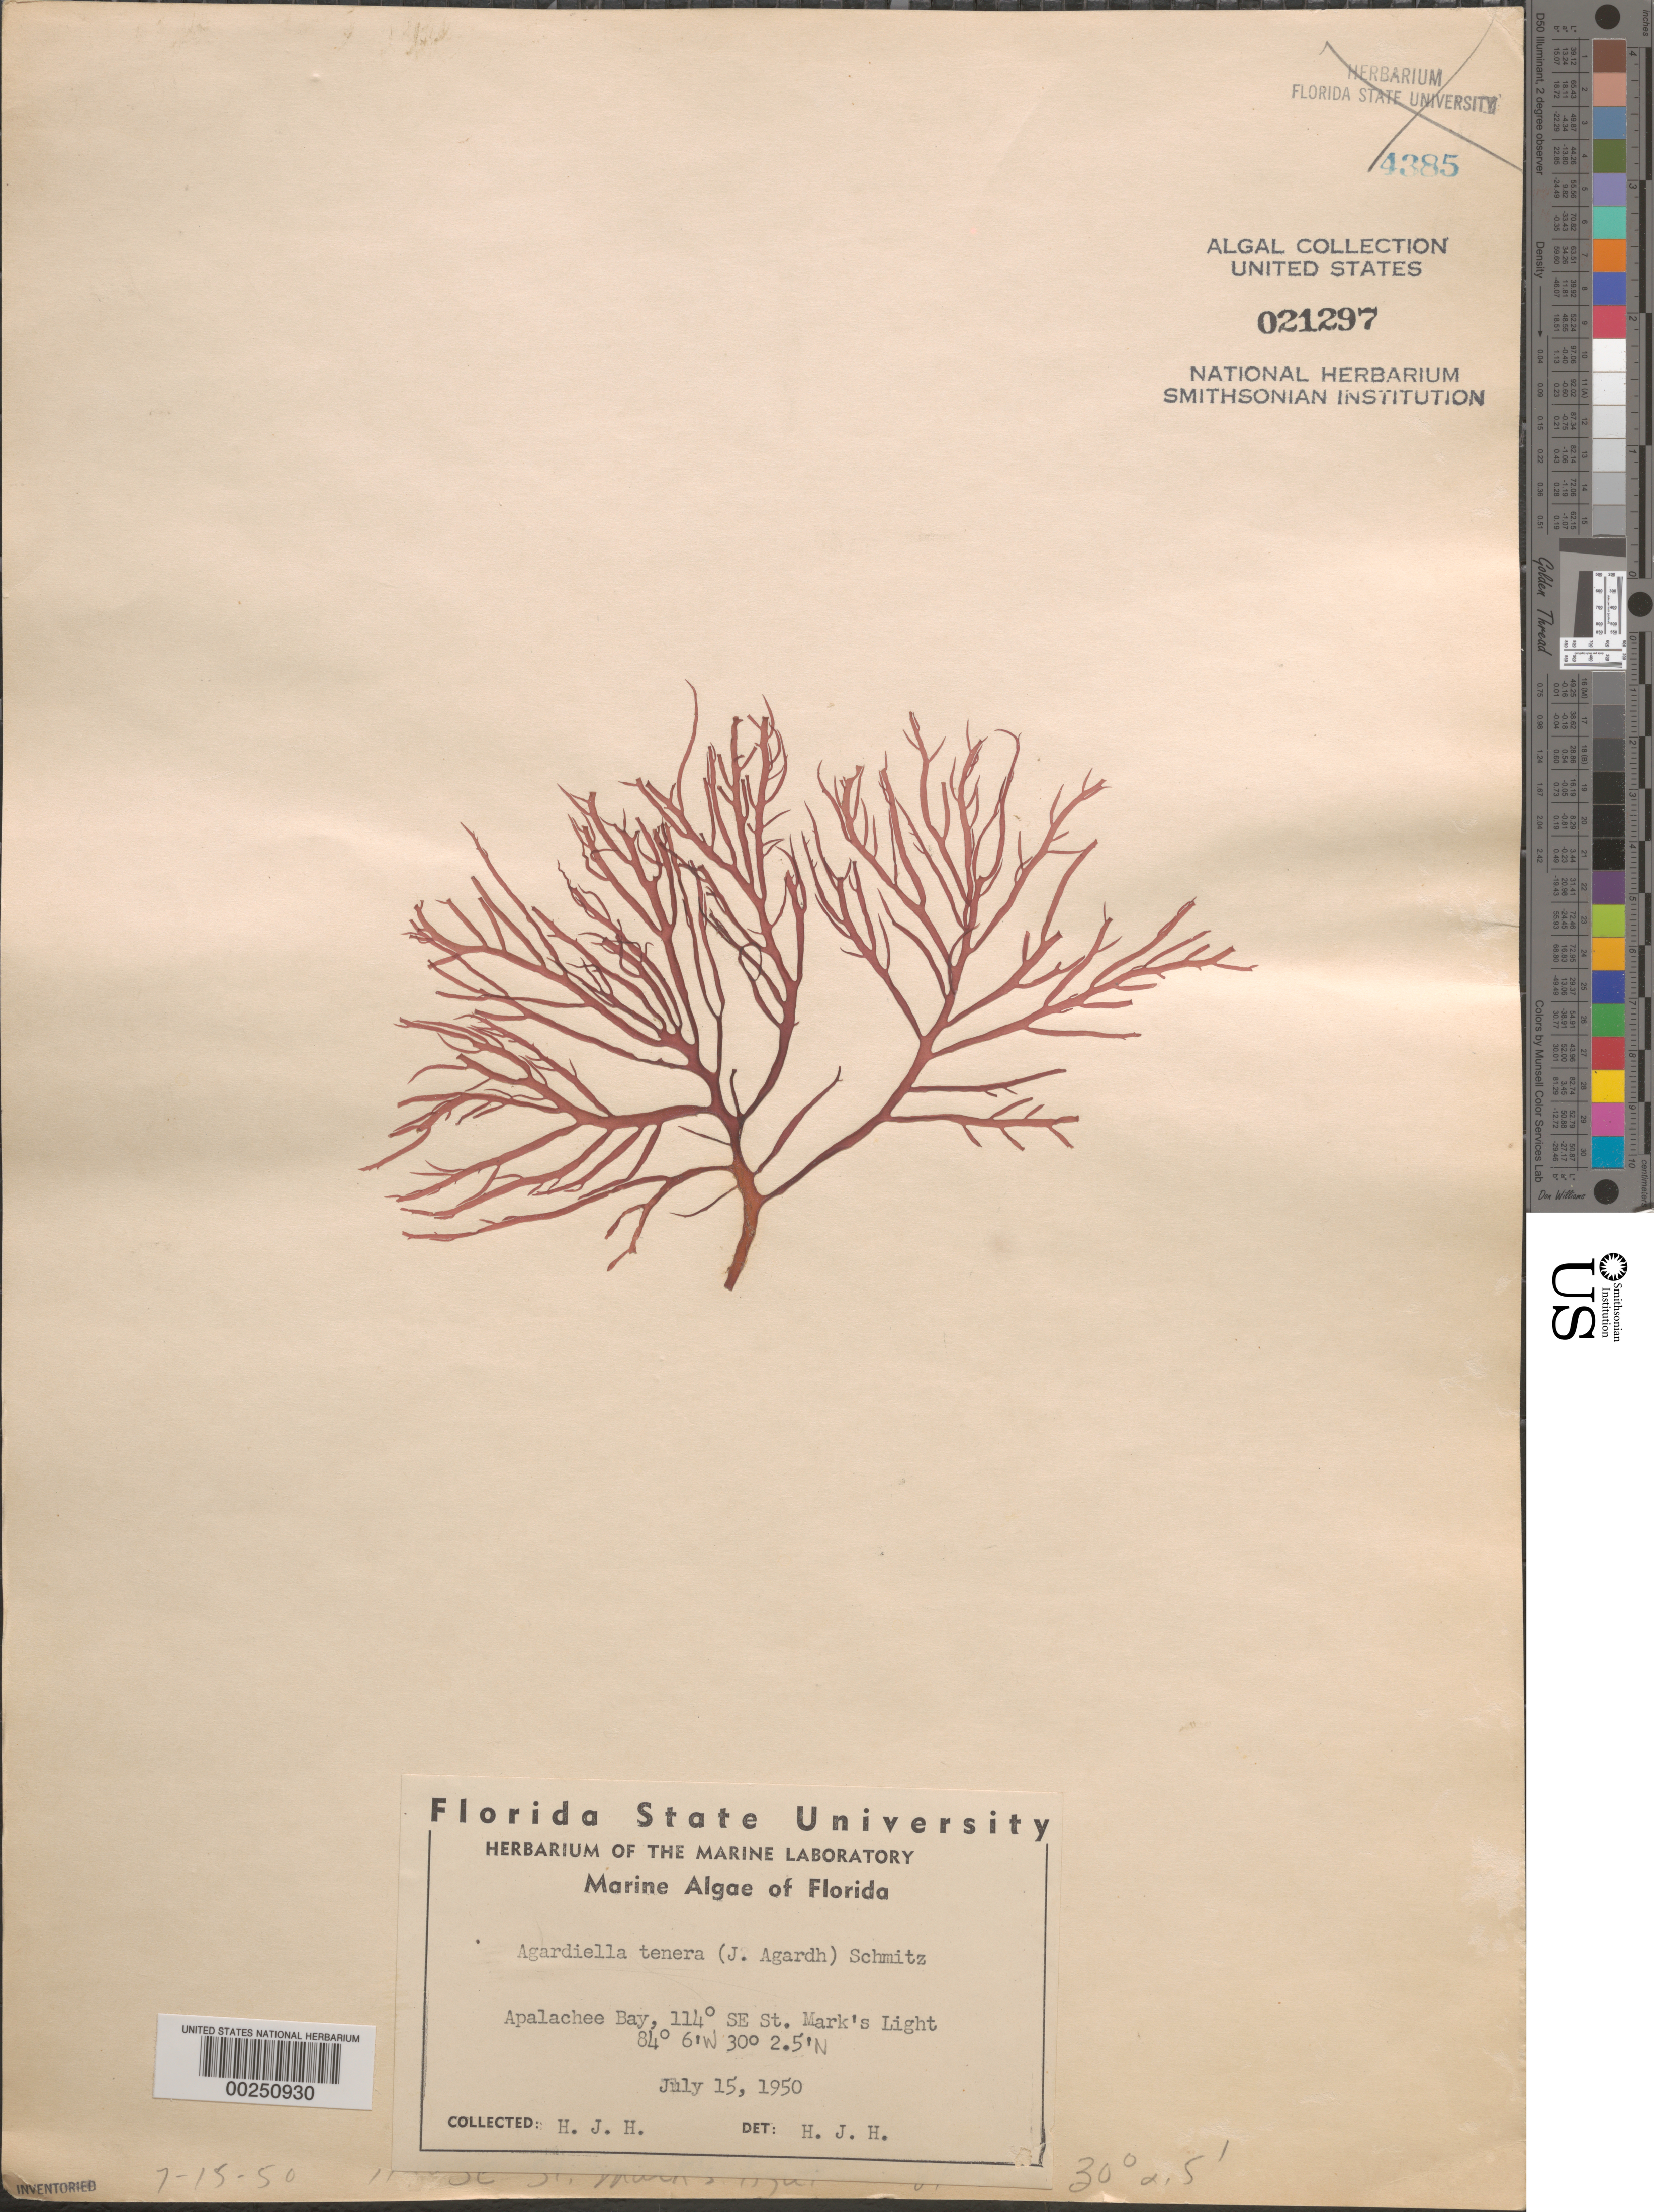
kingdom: Plantae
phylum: Rhodophyta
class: Florideophyceae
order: Gigartinales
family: Solieriaceae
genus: Agardhiella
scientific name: Agardhiella tenera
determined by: Humm, Harold J.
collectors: H. J. Humm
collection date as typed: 15 Jul 1950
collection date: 1950-07-15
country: United States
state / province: Florida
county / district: Wakulla County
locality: Apalachee Bay, 114 degrees southeast of St. Marks Light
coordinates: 30 2.5' N, 84 6' W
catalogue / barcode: US 21297